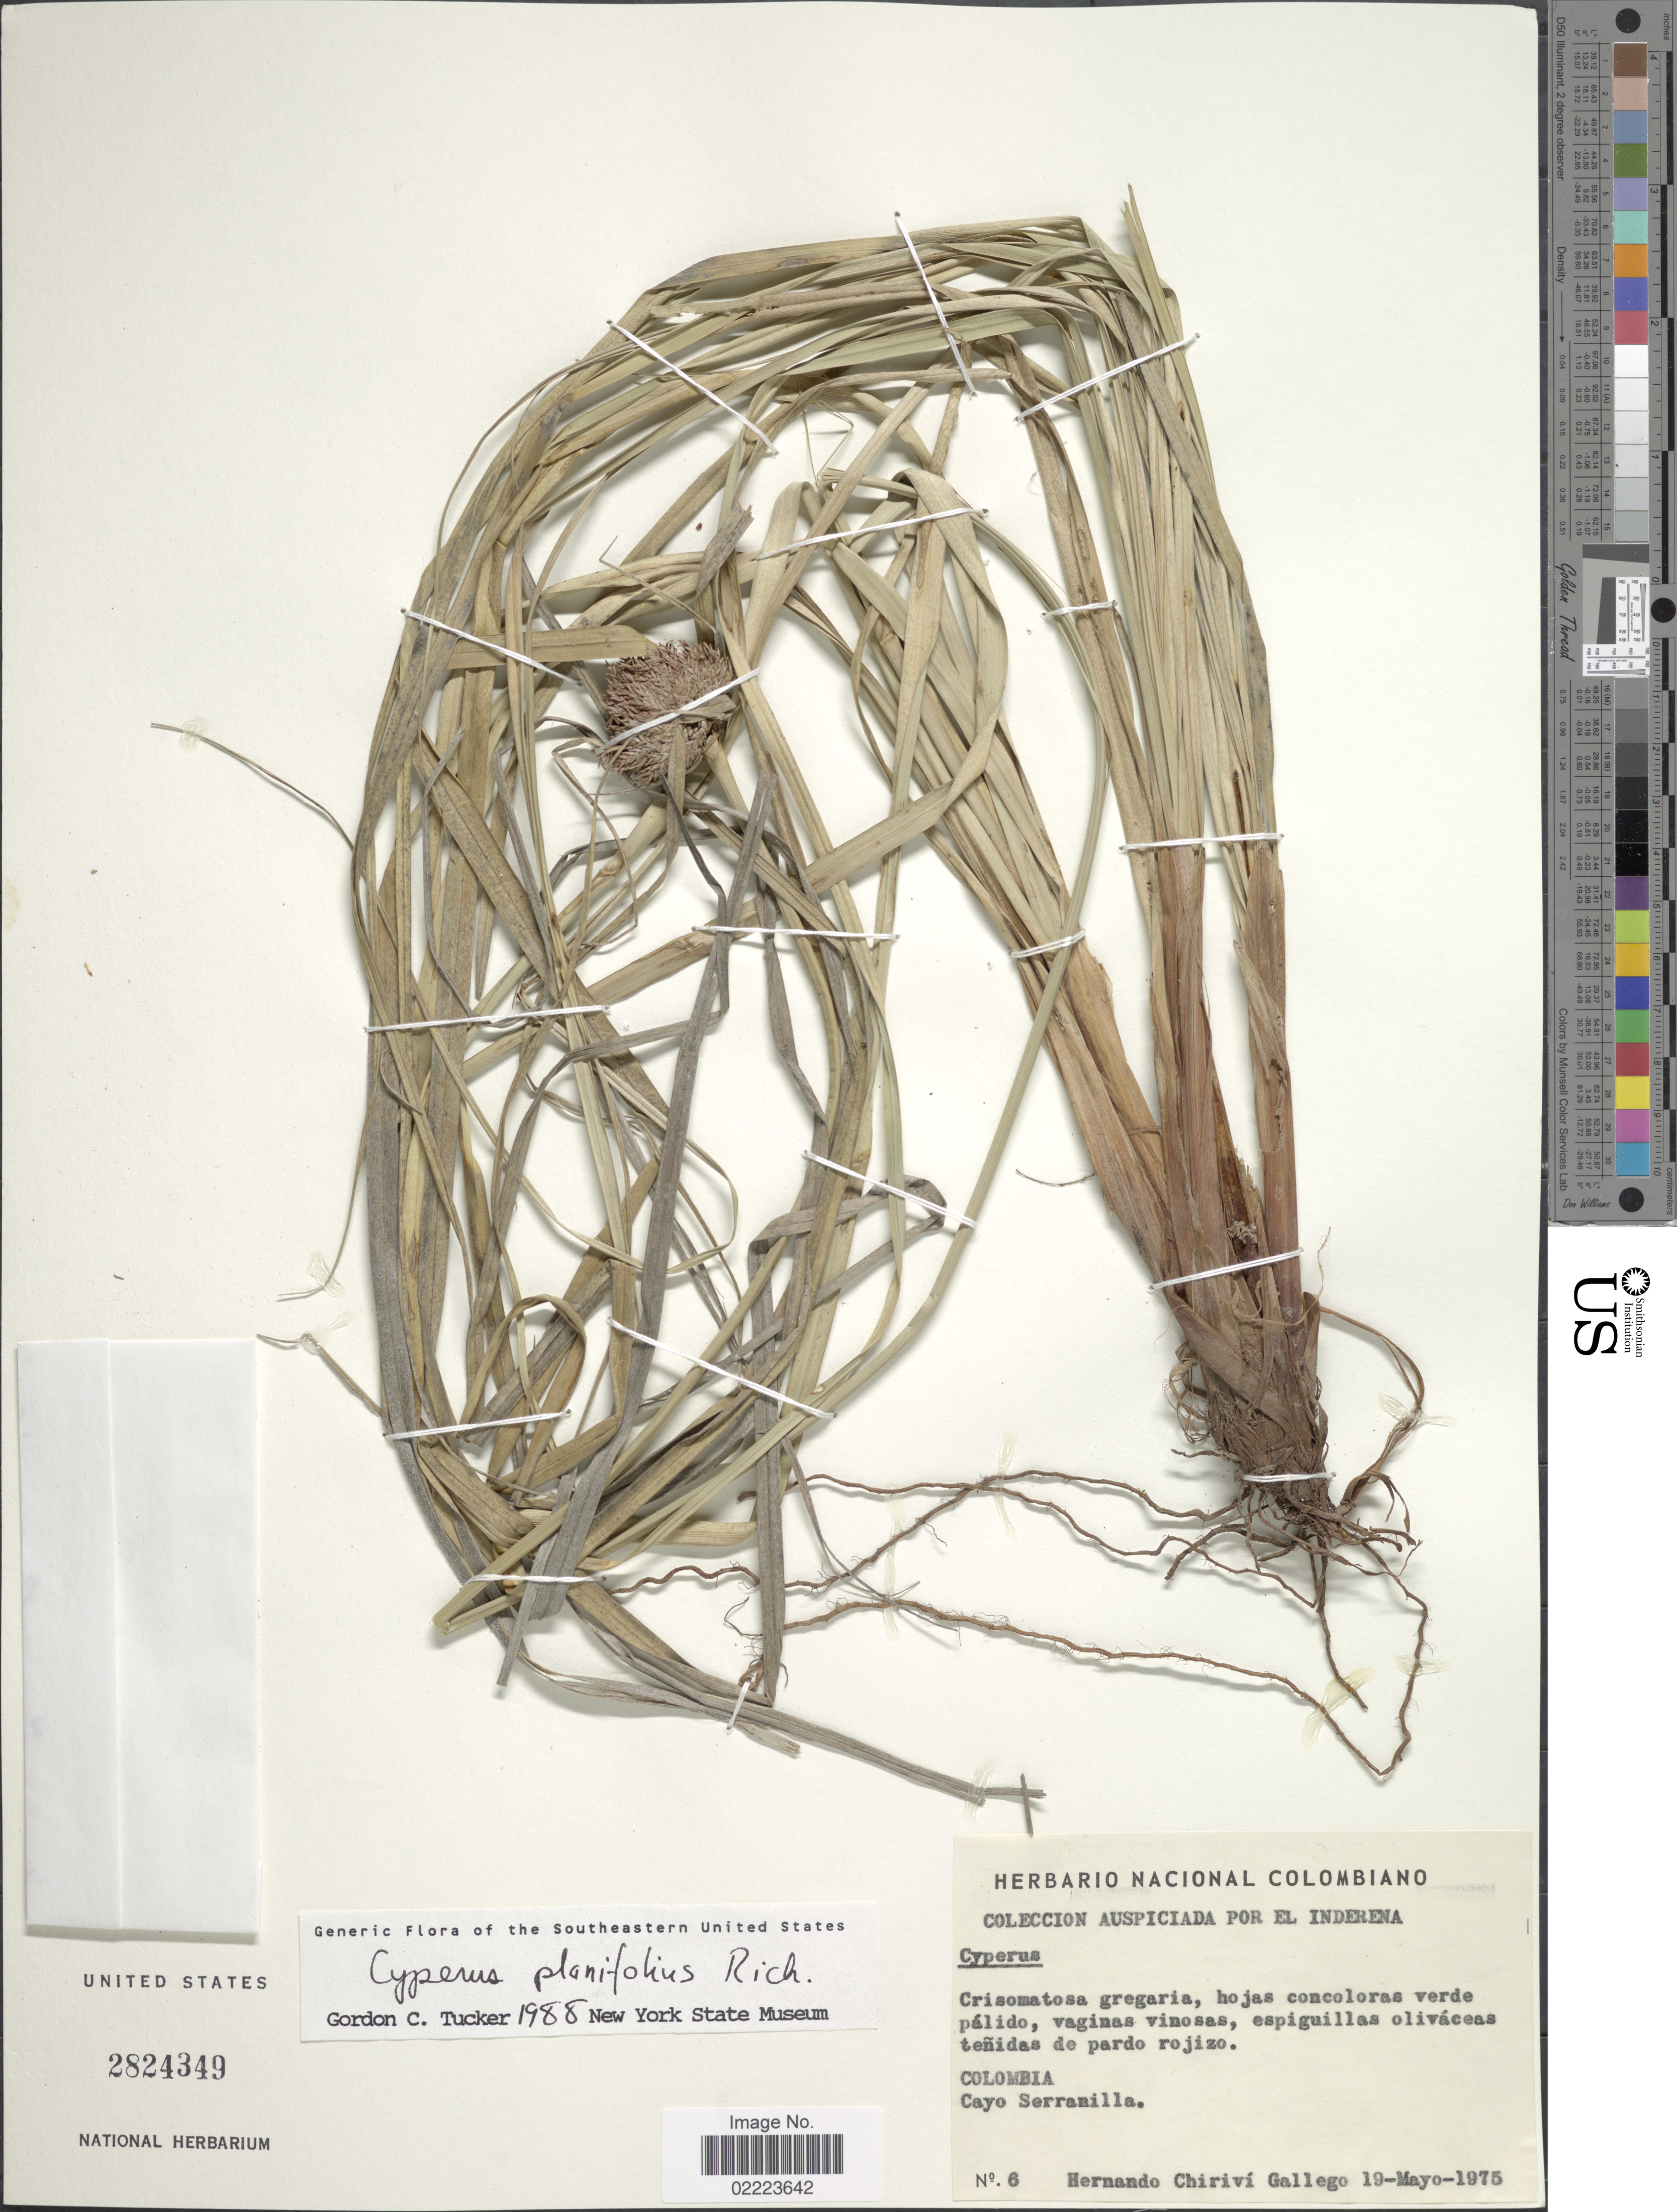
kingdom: Plantae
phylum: Tracheophyta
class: Liliopsida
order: Poales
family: Cyperaceae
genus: Cyperus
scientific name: Cyperus planifolius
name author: Rich.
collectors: H. Gallego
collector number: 6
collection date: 1975-05-19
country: Colombia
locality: Crisomatosa gregaria, hojas concoloras verde palido, vagina vinosas, espiguillas olivaceas tenisas de pardo rojizo, Cayo Serranilla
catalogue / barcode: US 2824349